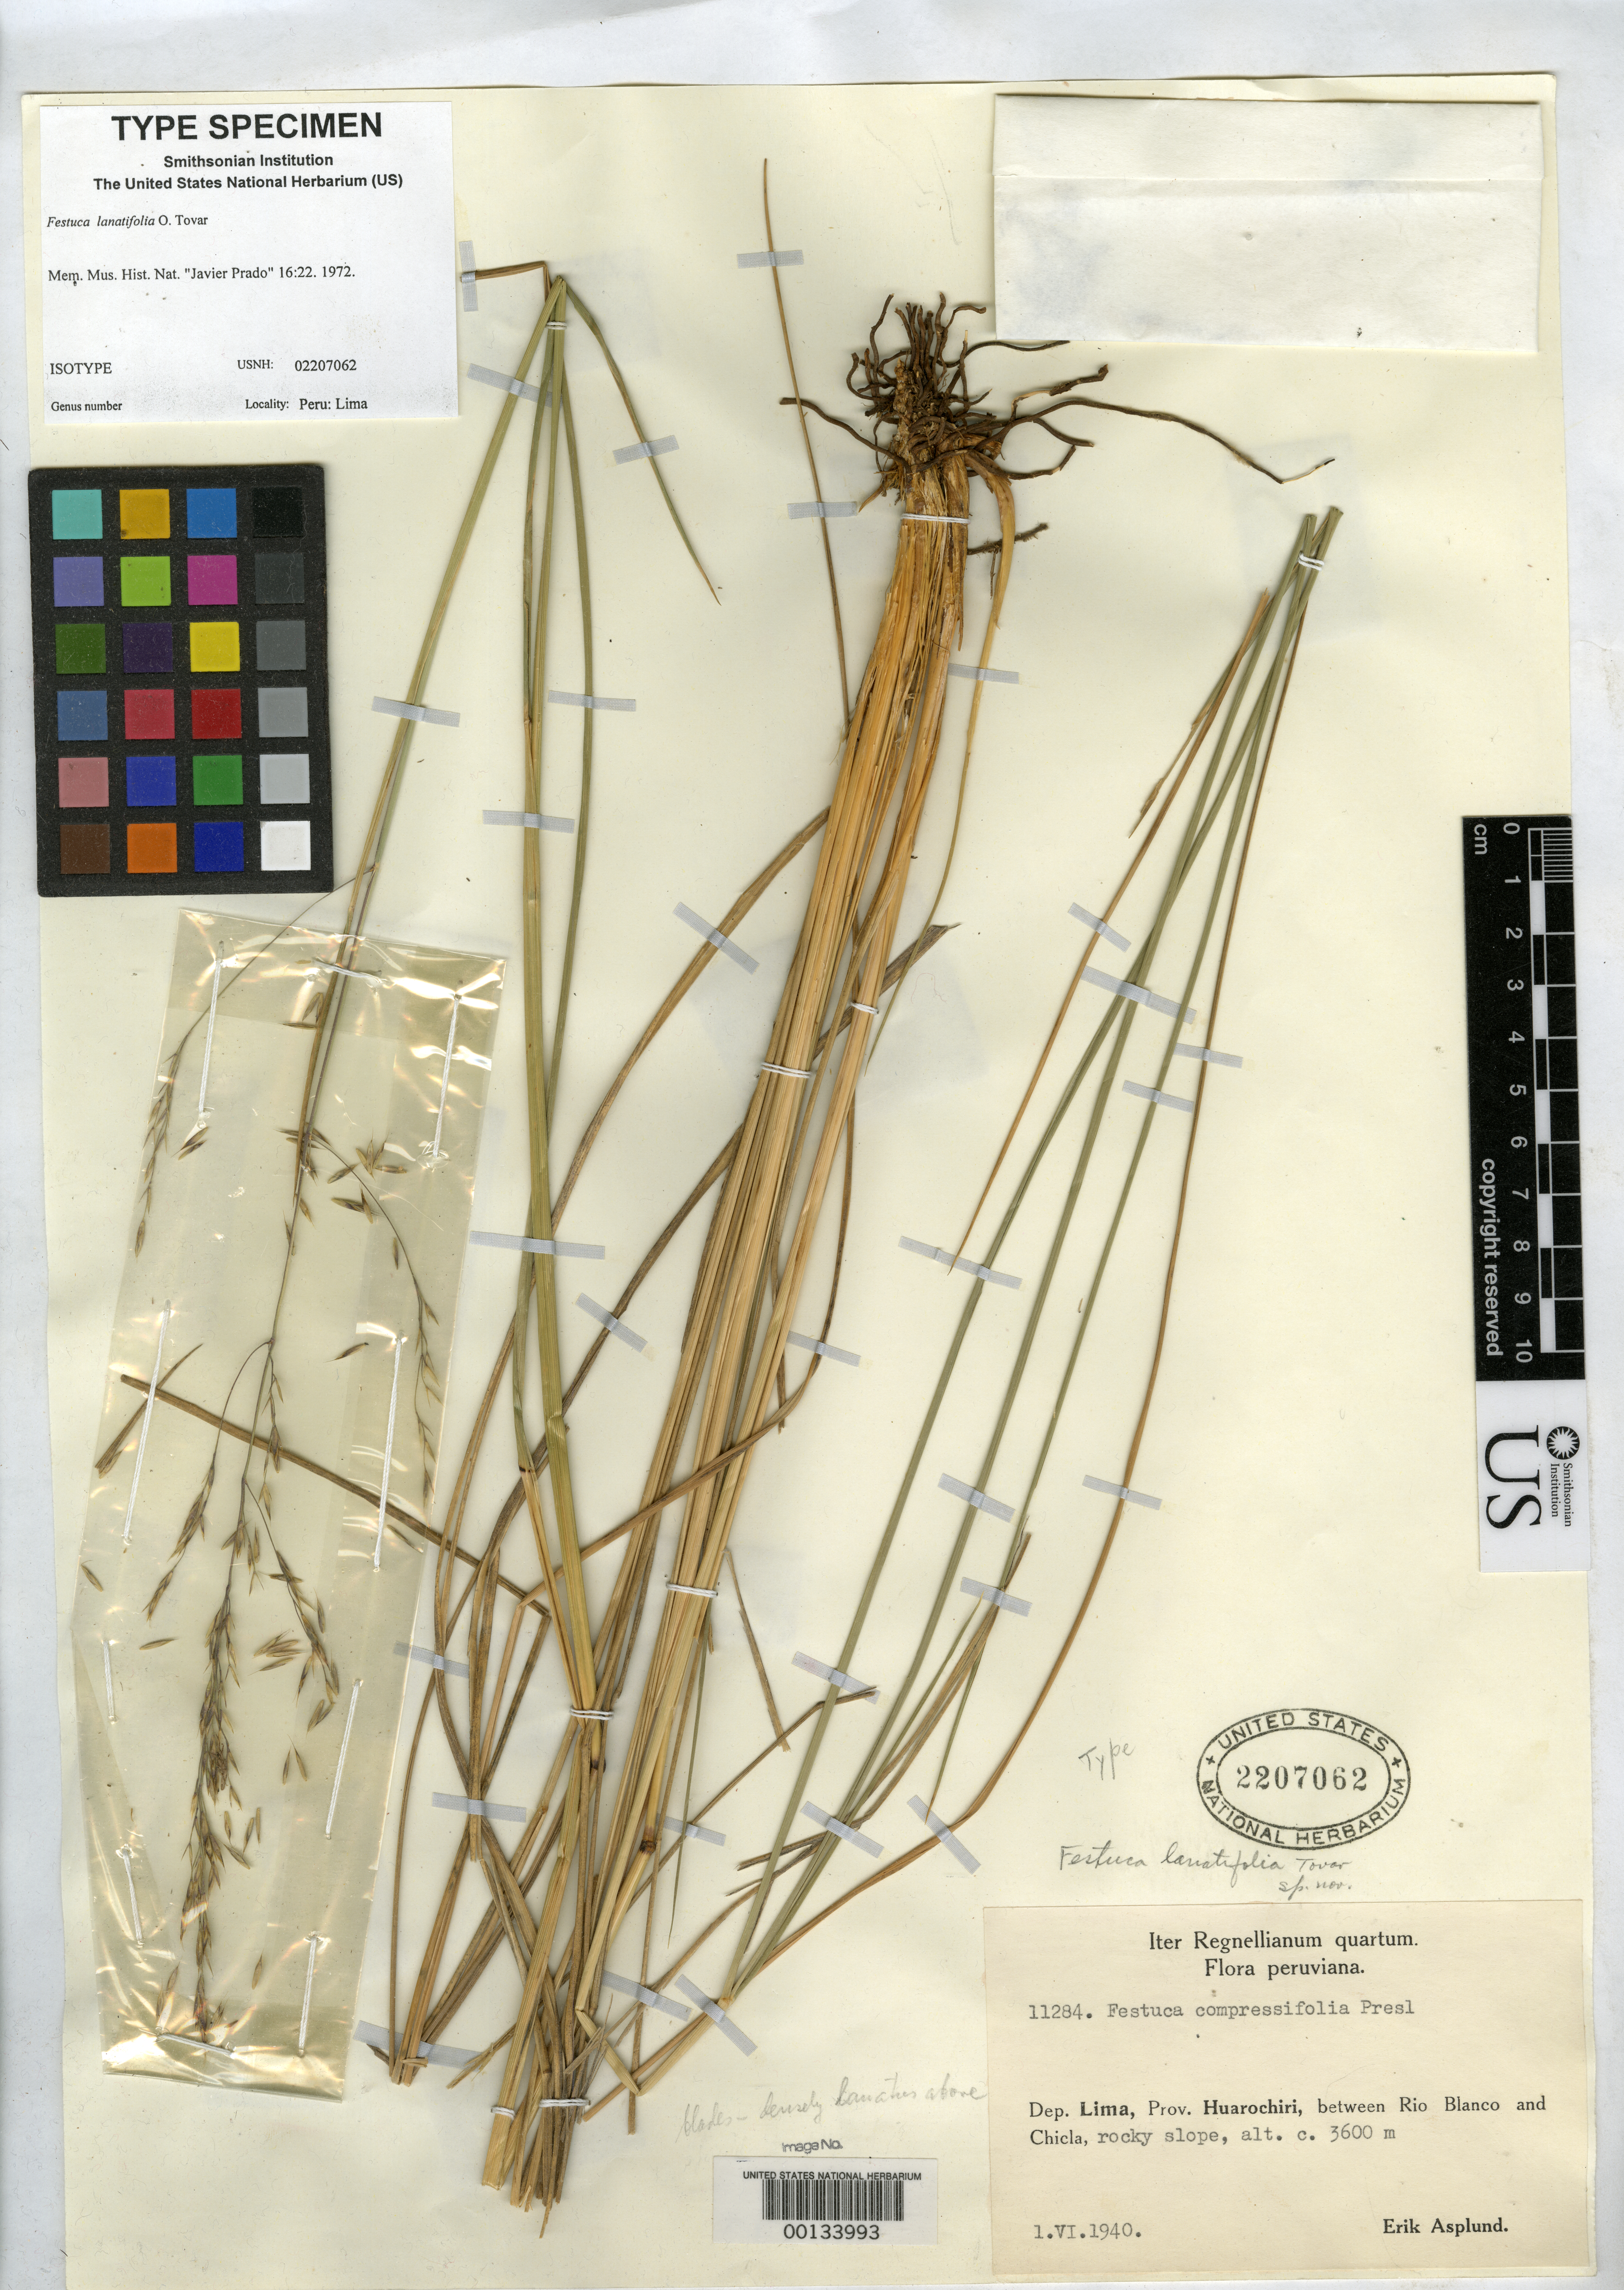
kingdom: Plantae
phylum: Tracheophyta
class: Liliopsida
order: Poales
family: Poaceae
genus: Festuca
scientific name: Festuca lanatifolia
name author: Tovar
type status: Isotype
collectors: E. Asplund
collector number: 11284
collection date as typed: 01 Jun 1940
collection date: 1940-06-01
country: Peru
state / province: Lima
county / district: Huarochirí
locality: Between Rio Blanco and Chicla.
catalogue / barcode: US 2207062